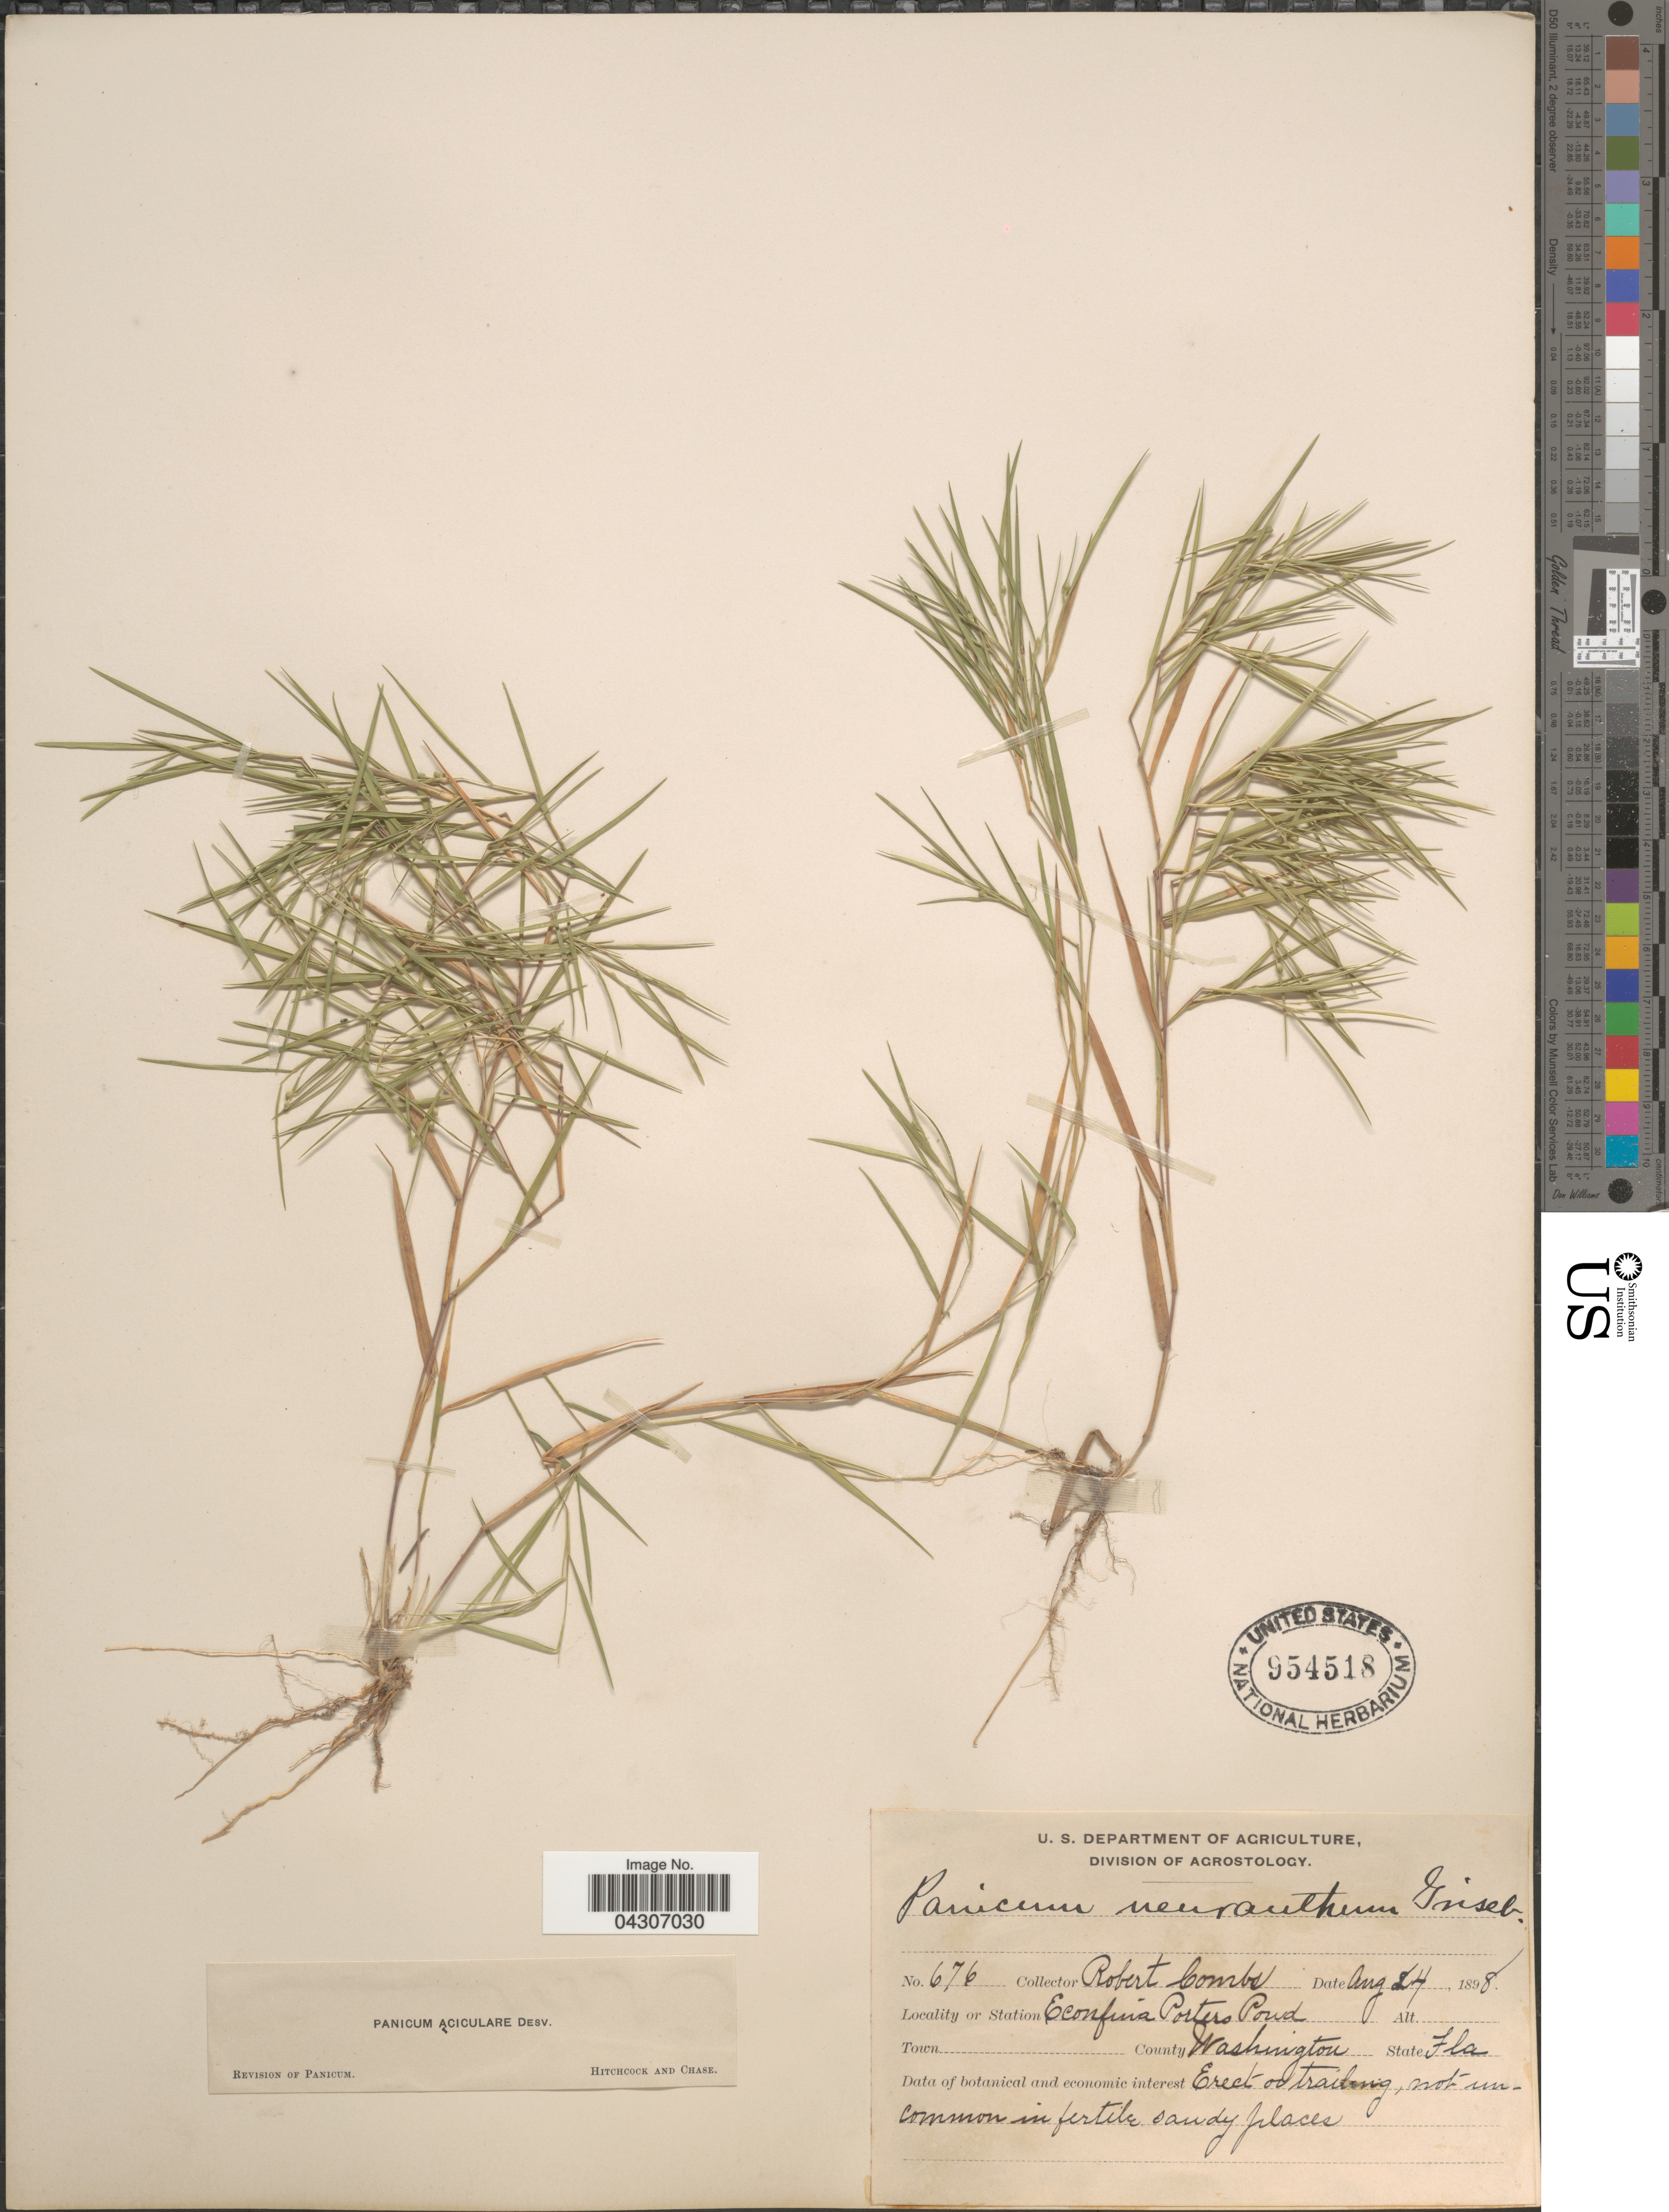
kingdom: Plantae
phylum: Tracheophyta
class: Liliopsida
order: Poales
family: Poaceae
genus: Dichanthelium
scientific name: Dichanthelium aciculare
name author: (Desv. ex Poir.) Gould & C.A. Clark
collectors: R. Combs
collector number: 676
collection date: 1898-08-24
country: United States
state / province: Florida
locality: Econfina Porters Pond. County Washington.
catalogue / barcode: US 954518